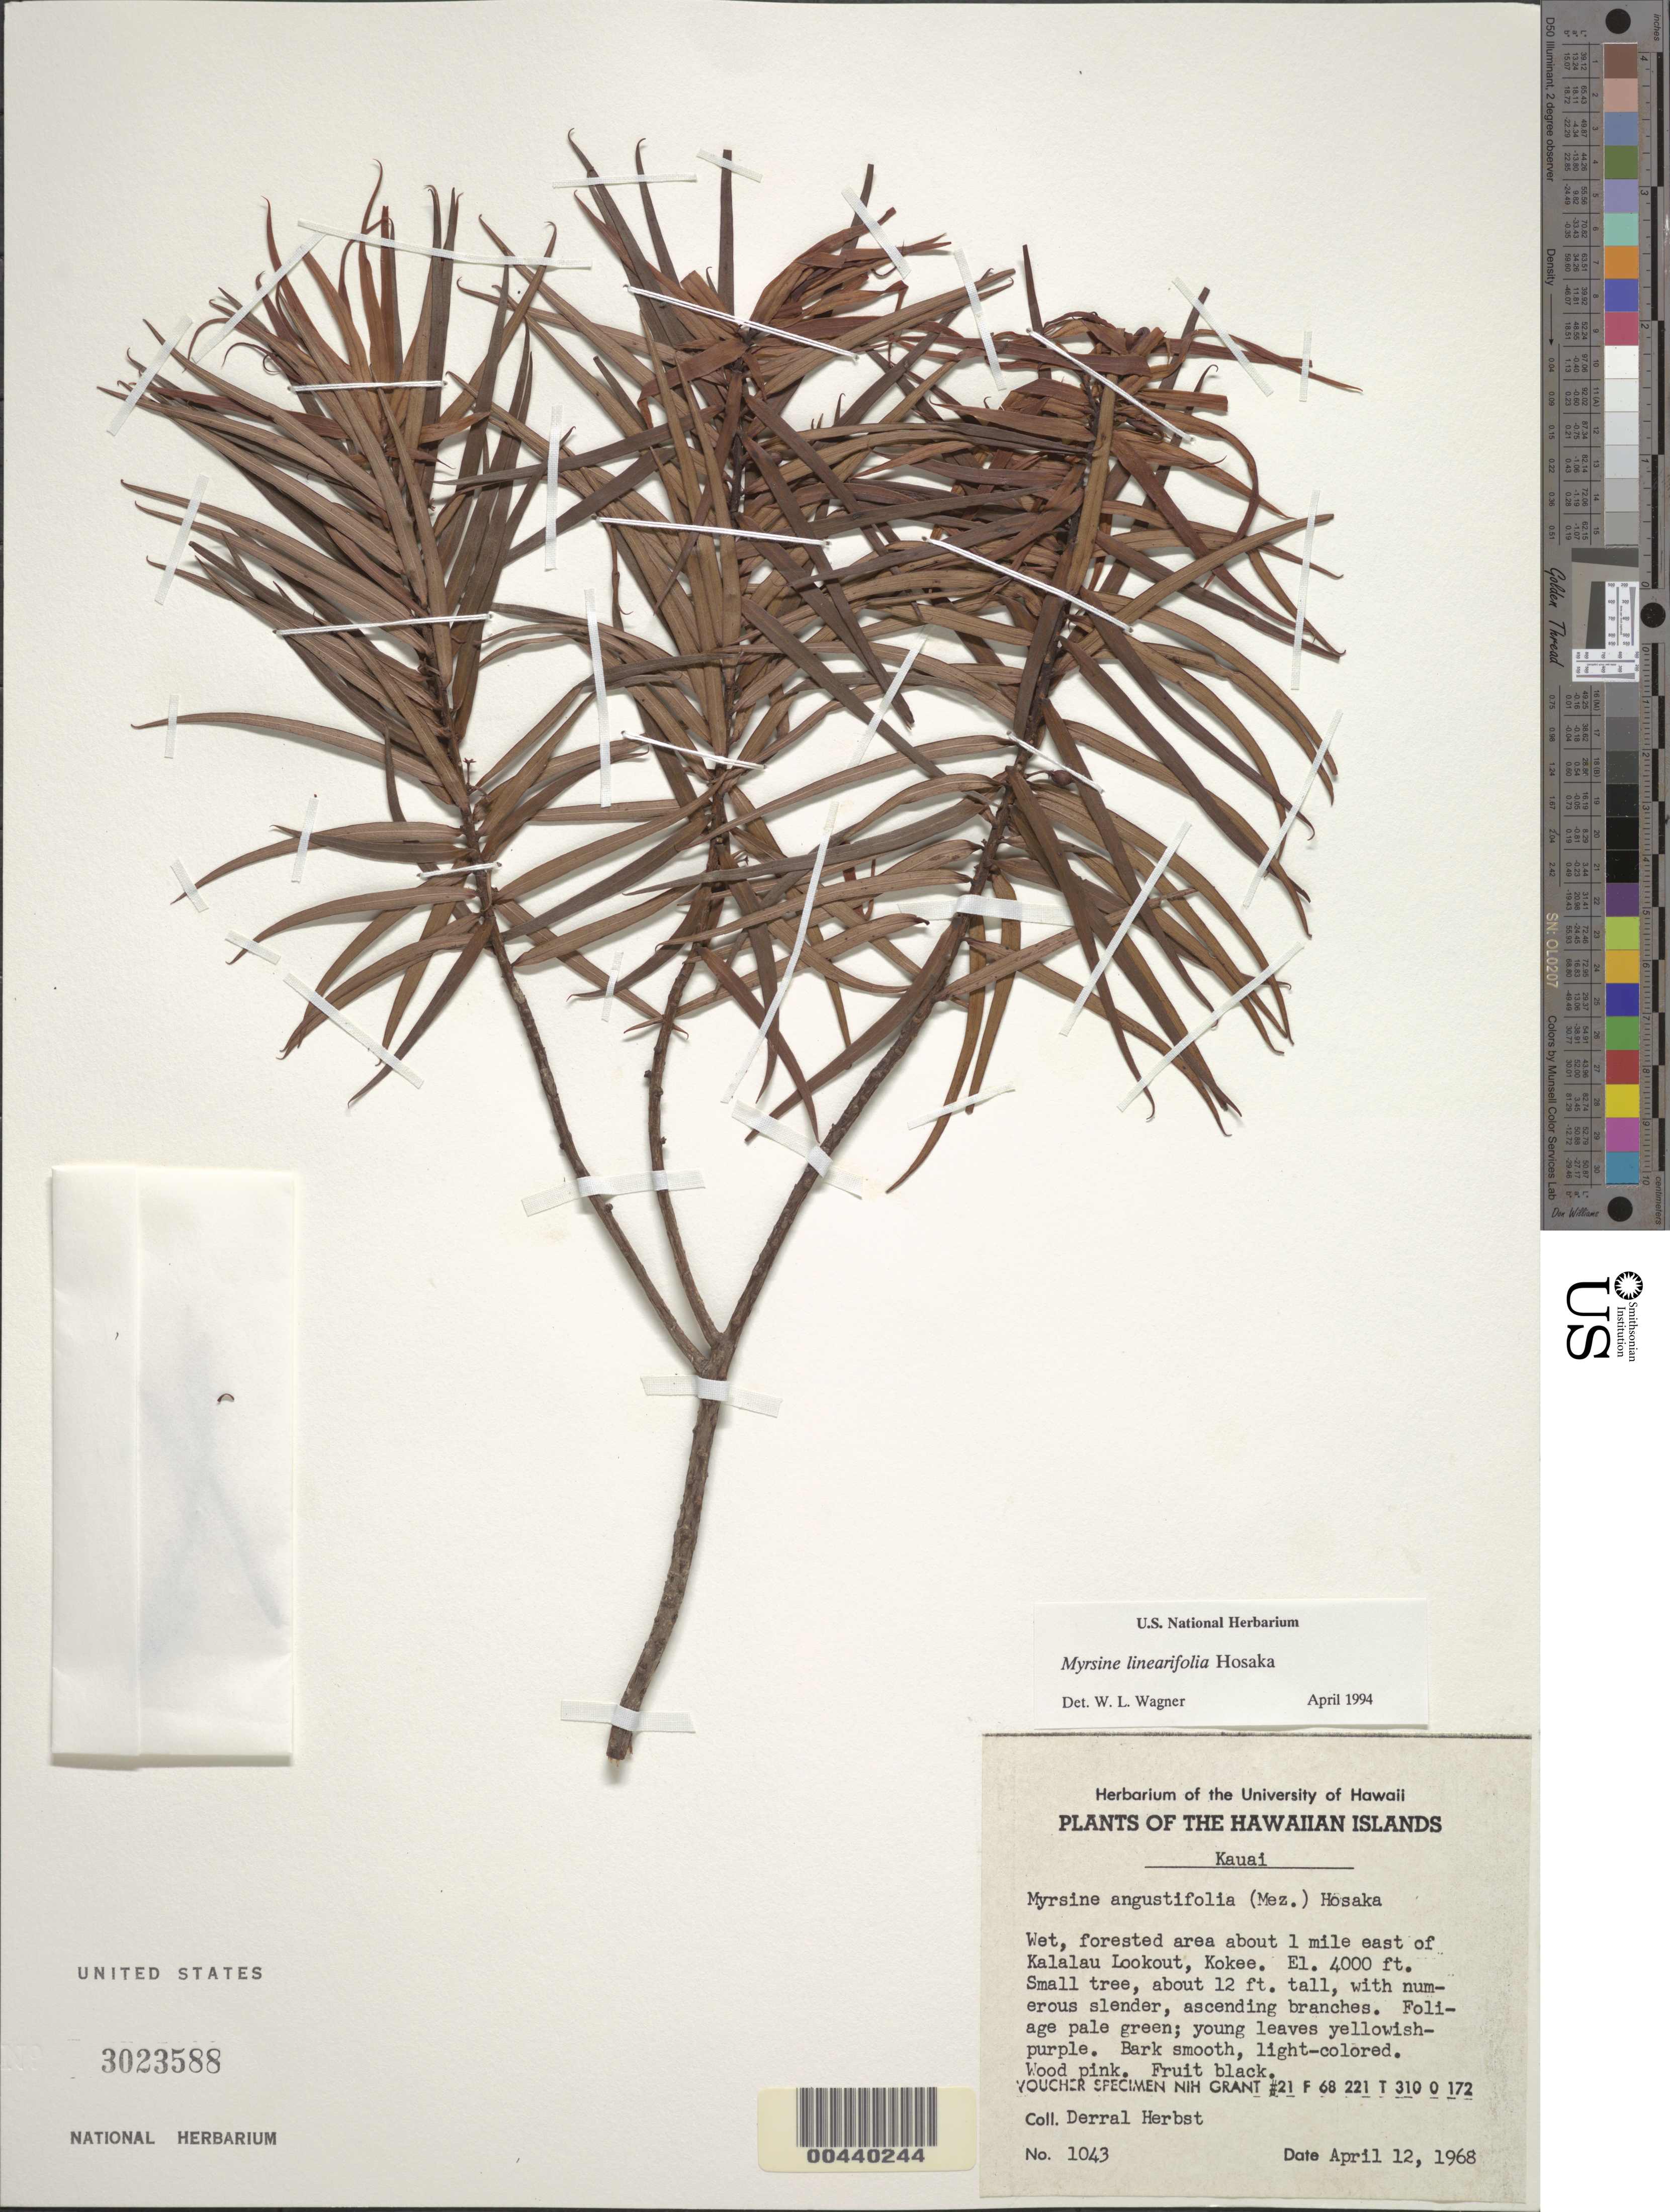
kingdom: Plantae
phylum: Tracheophyta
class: Magnoliopsida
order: Ericales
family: Primulaceae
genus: Myrsine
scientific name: Myrsine linearifolia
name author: Hosaka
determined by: Wagner, W. L., (BOT), Smithsonian Institution - National Museum of Natural History (UNITED STATES)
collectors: D. R. Herbst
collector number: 1043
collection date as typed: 12 Apr 1968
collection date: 1968-04-12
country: United States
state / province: Hawaii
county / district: Kauai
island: Kaua'i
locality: Forested area about 1 mi E of Kalalau Lookout, Kokee.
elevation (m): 1219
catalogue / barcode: US 3023588